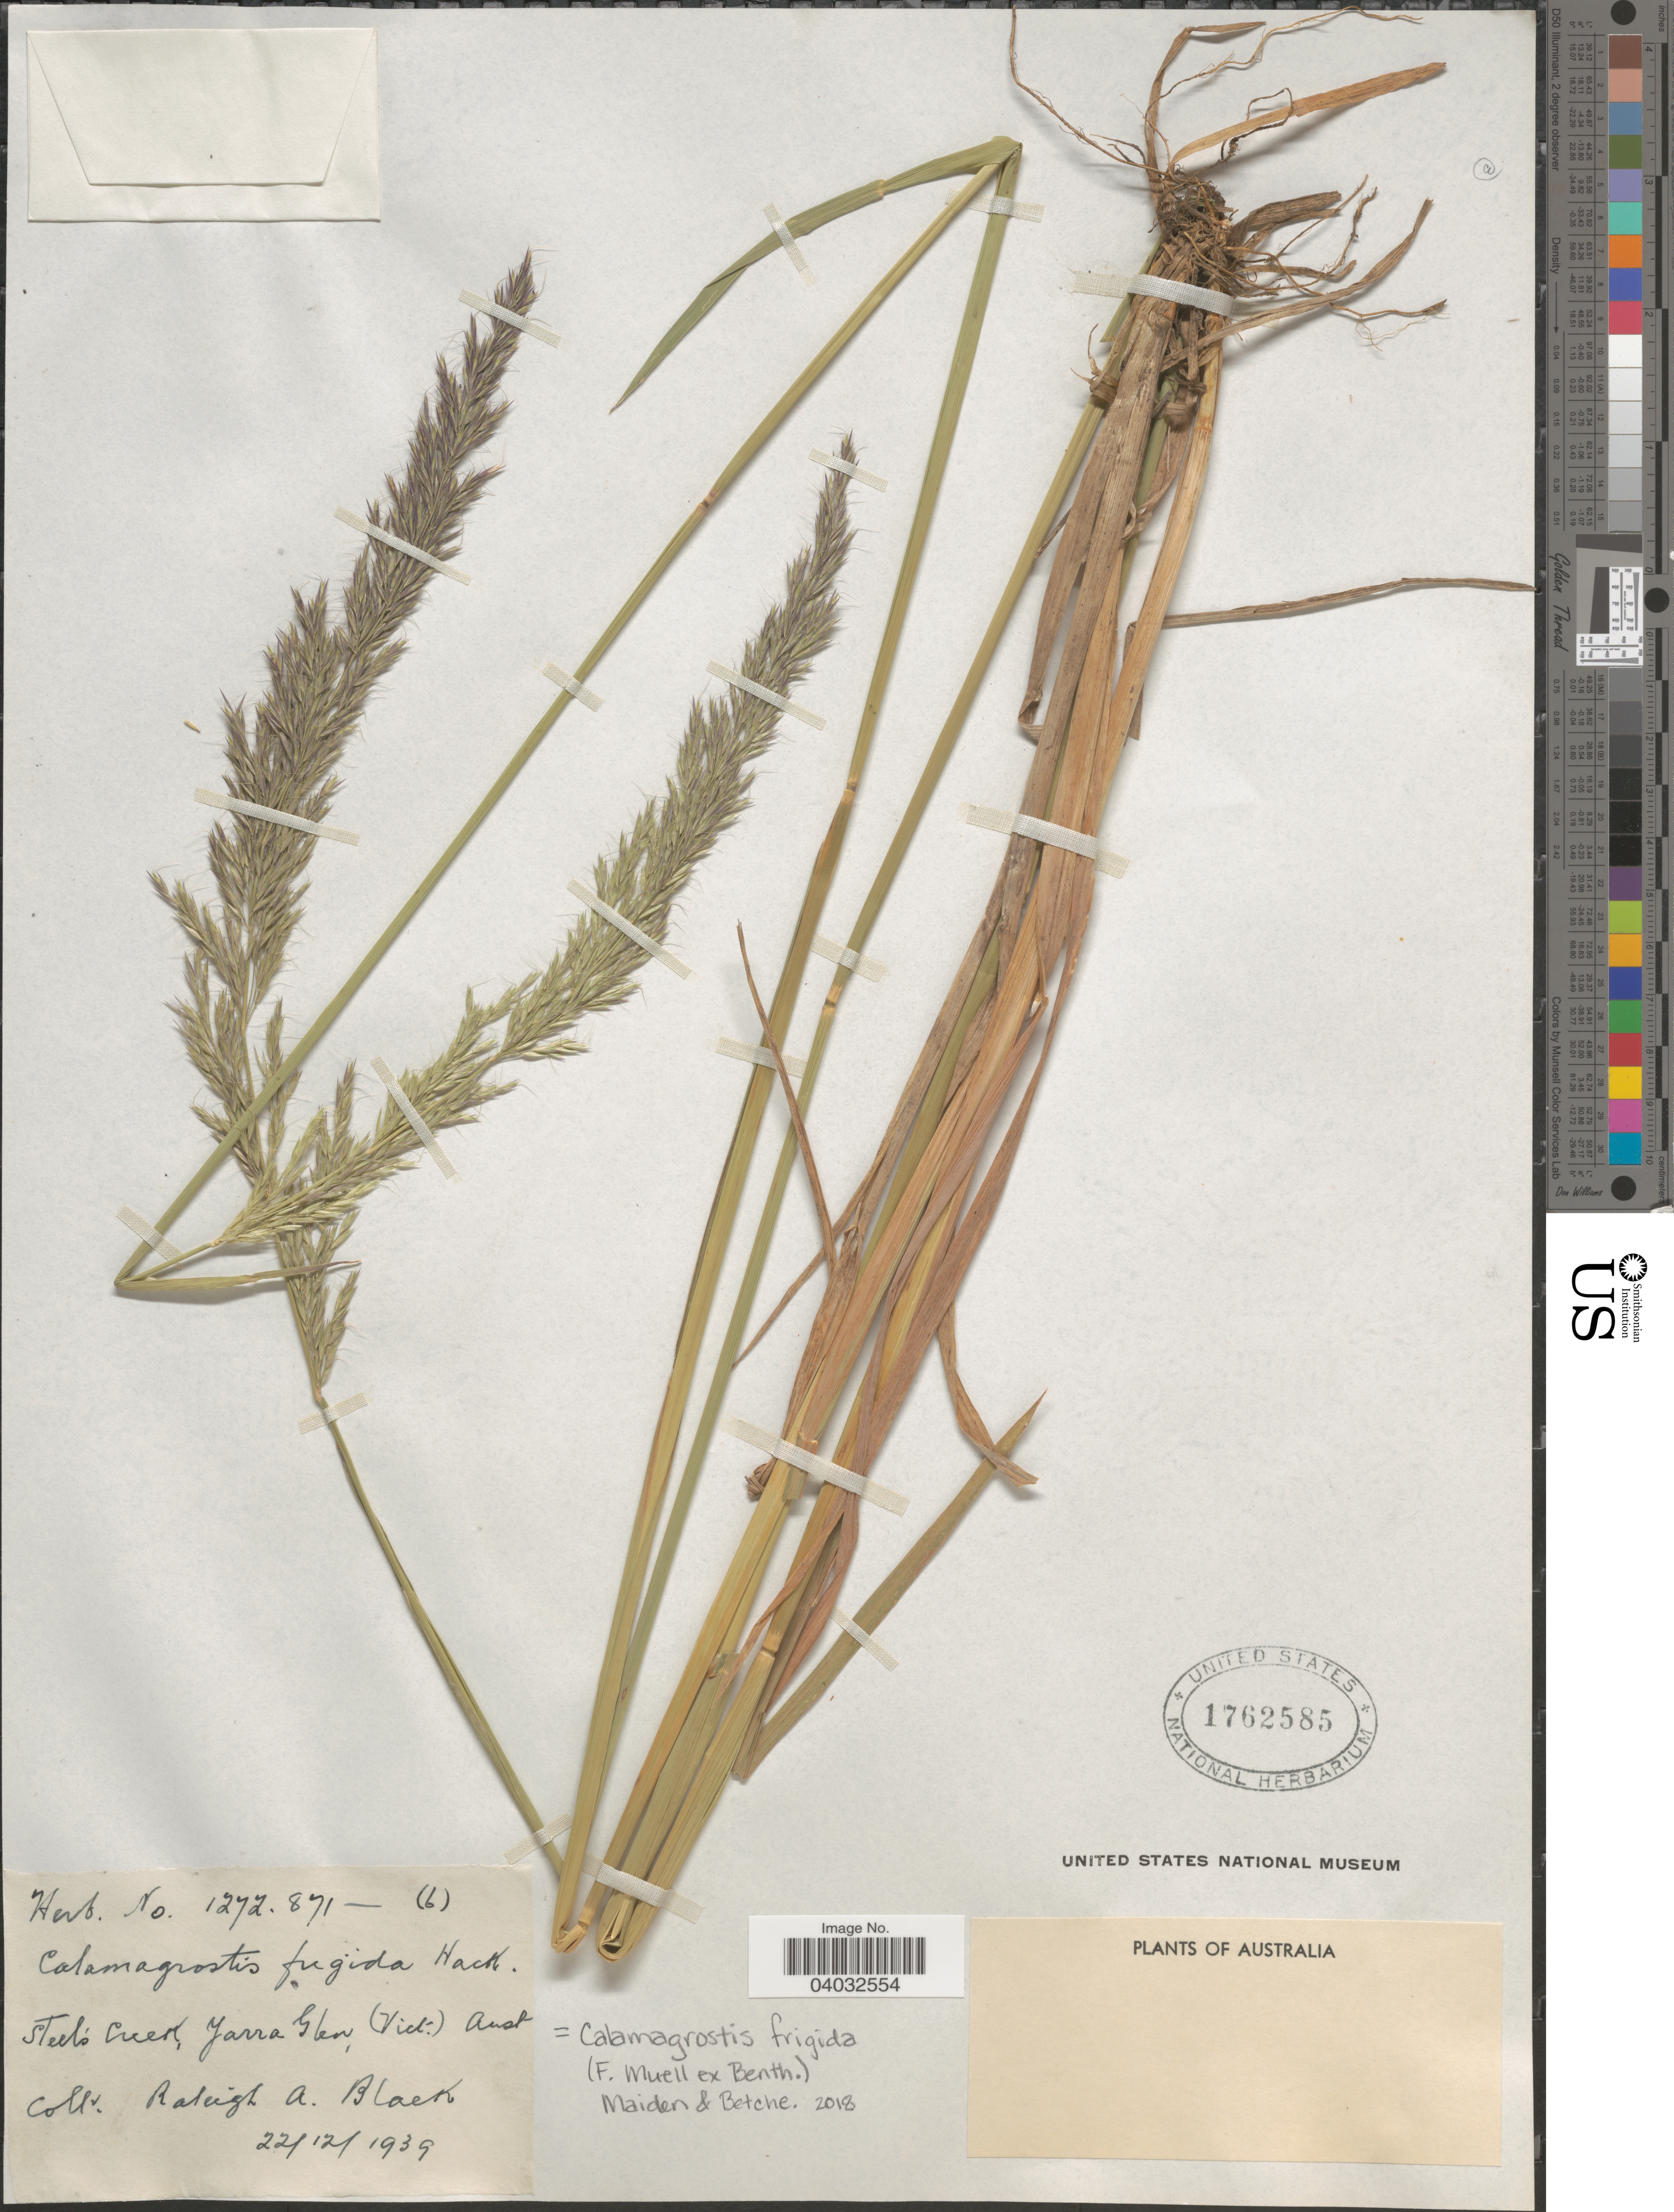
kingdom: Plantae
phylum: Tracheophyta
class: Liliopsida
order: Poales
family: Poaceae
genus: Calamagrostis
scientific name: Calamagrostis frigida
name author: (F. Muell. ex Benth.) Maiden & Betche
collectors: R. A. Black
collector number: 1272871-(6)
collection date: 1939-12-22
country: Australia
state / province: Victoria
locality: Steel's Creek, Yarra Glen.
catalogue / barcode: US 1762585